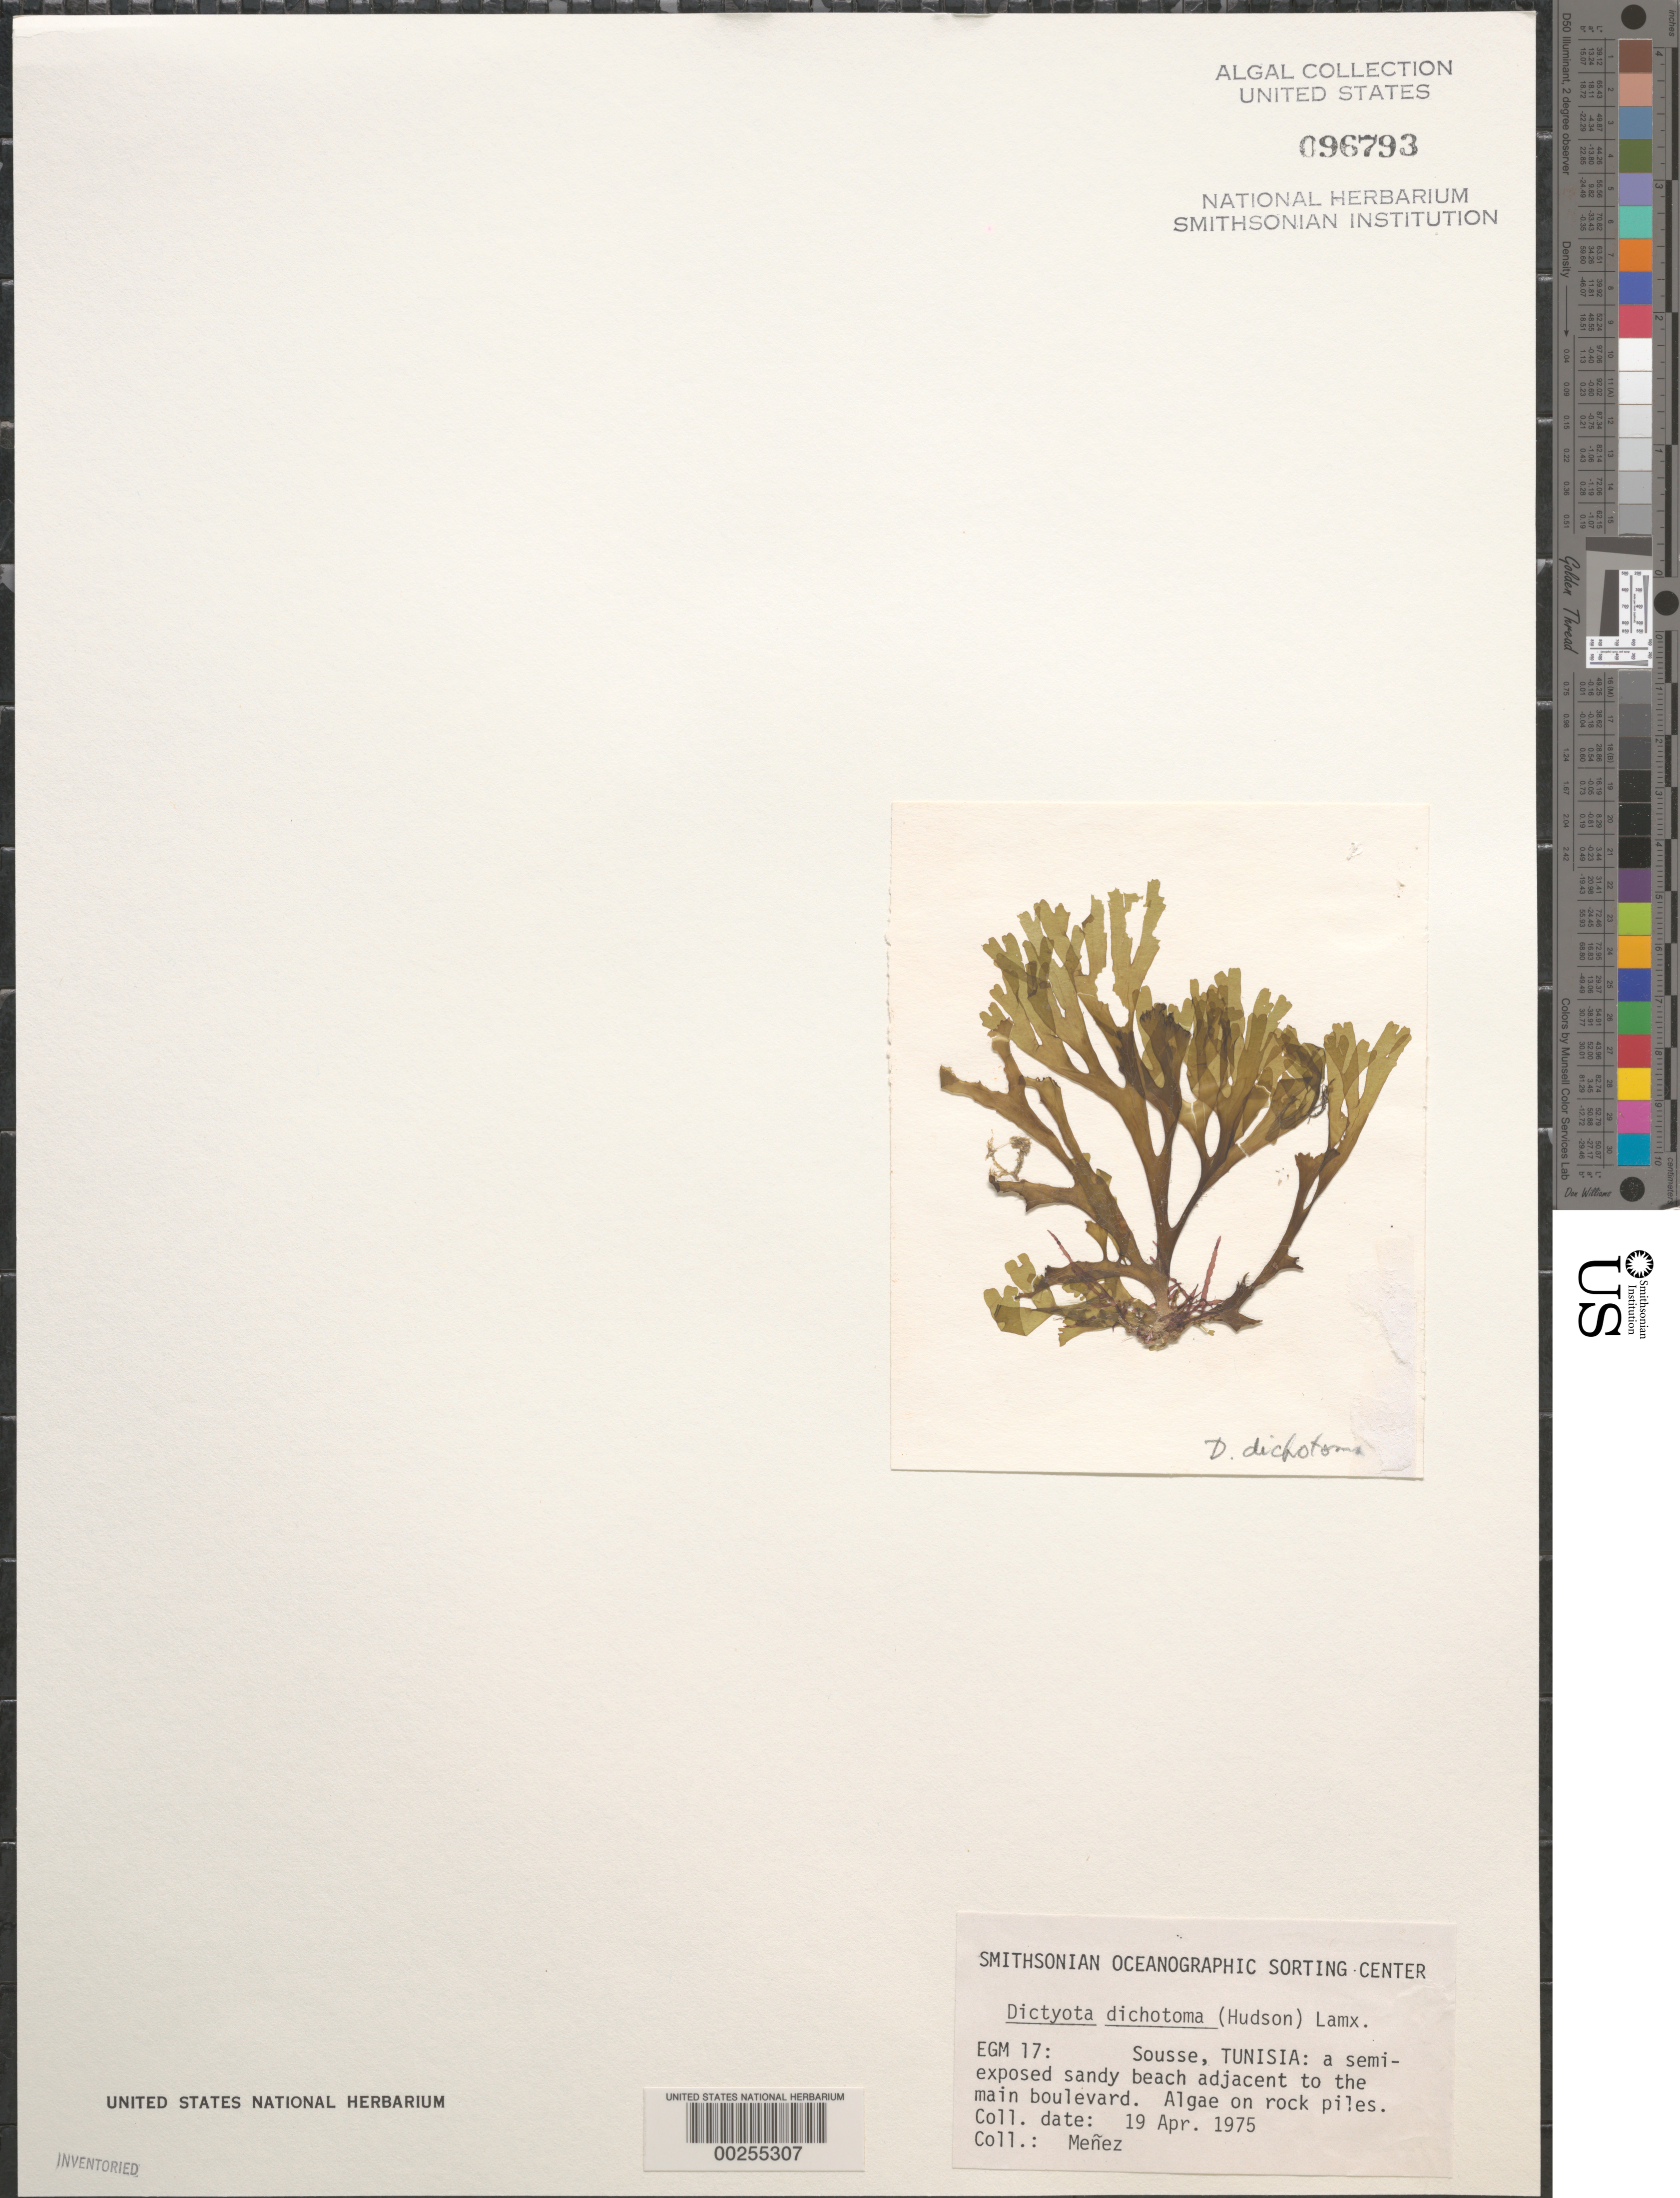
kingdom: Chromista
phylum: Ochrophyta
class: Phaeophyceae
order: Dictyotales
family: Dictyotaceae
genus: Dictyota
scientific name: Dictyota dichotoma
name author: (Huds.) J.V.Lamouroux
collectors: Meñez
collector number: EGM 17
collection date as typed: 19 Apr 1975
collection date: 1975-04-19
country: Tunisia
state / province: Sousse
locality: Sousse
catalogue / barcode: US 96793